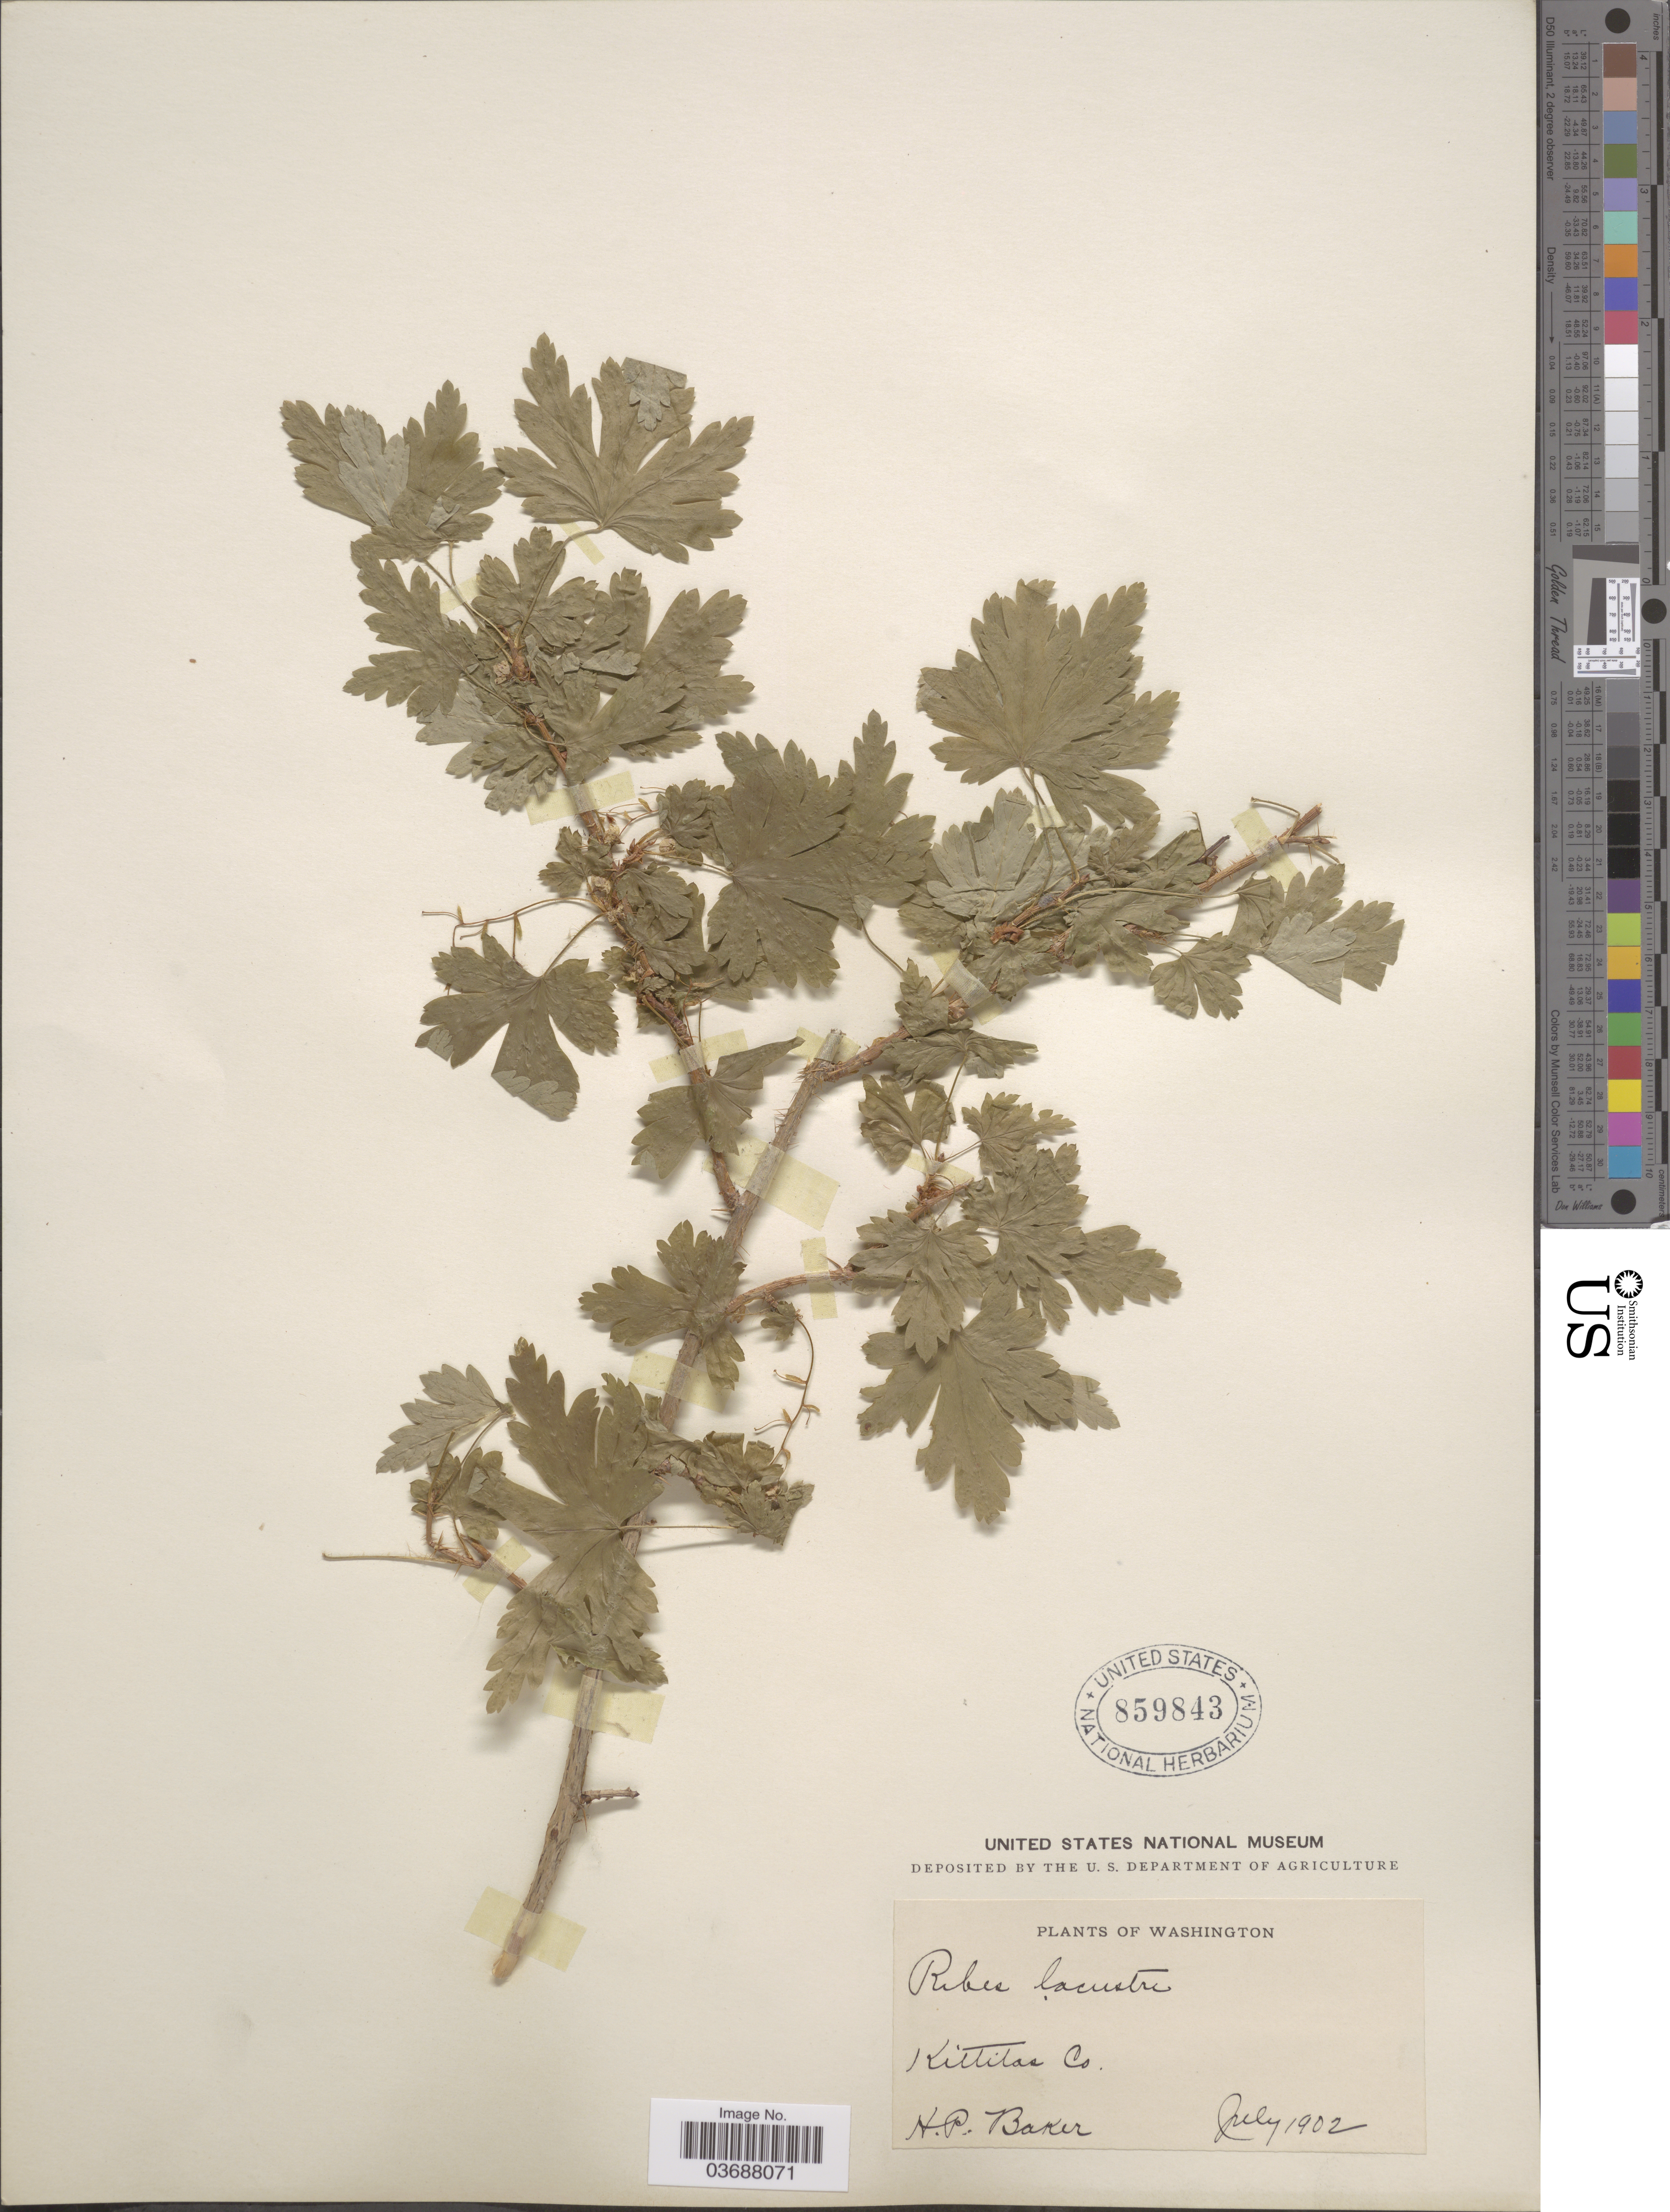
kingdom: Plantae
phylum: Tracheophyta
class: Magnoliopsida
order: Saxifragales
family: Grossulariaceae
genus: Ribes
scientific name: Ribes lacustre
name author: (Pers.) Poir.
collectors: H. P. Baker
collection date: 1902-07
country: United States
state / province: Washington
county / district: Kittitas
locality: Kittitas Co.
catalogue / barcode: US 859843